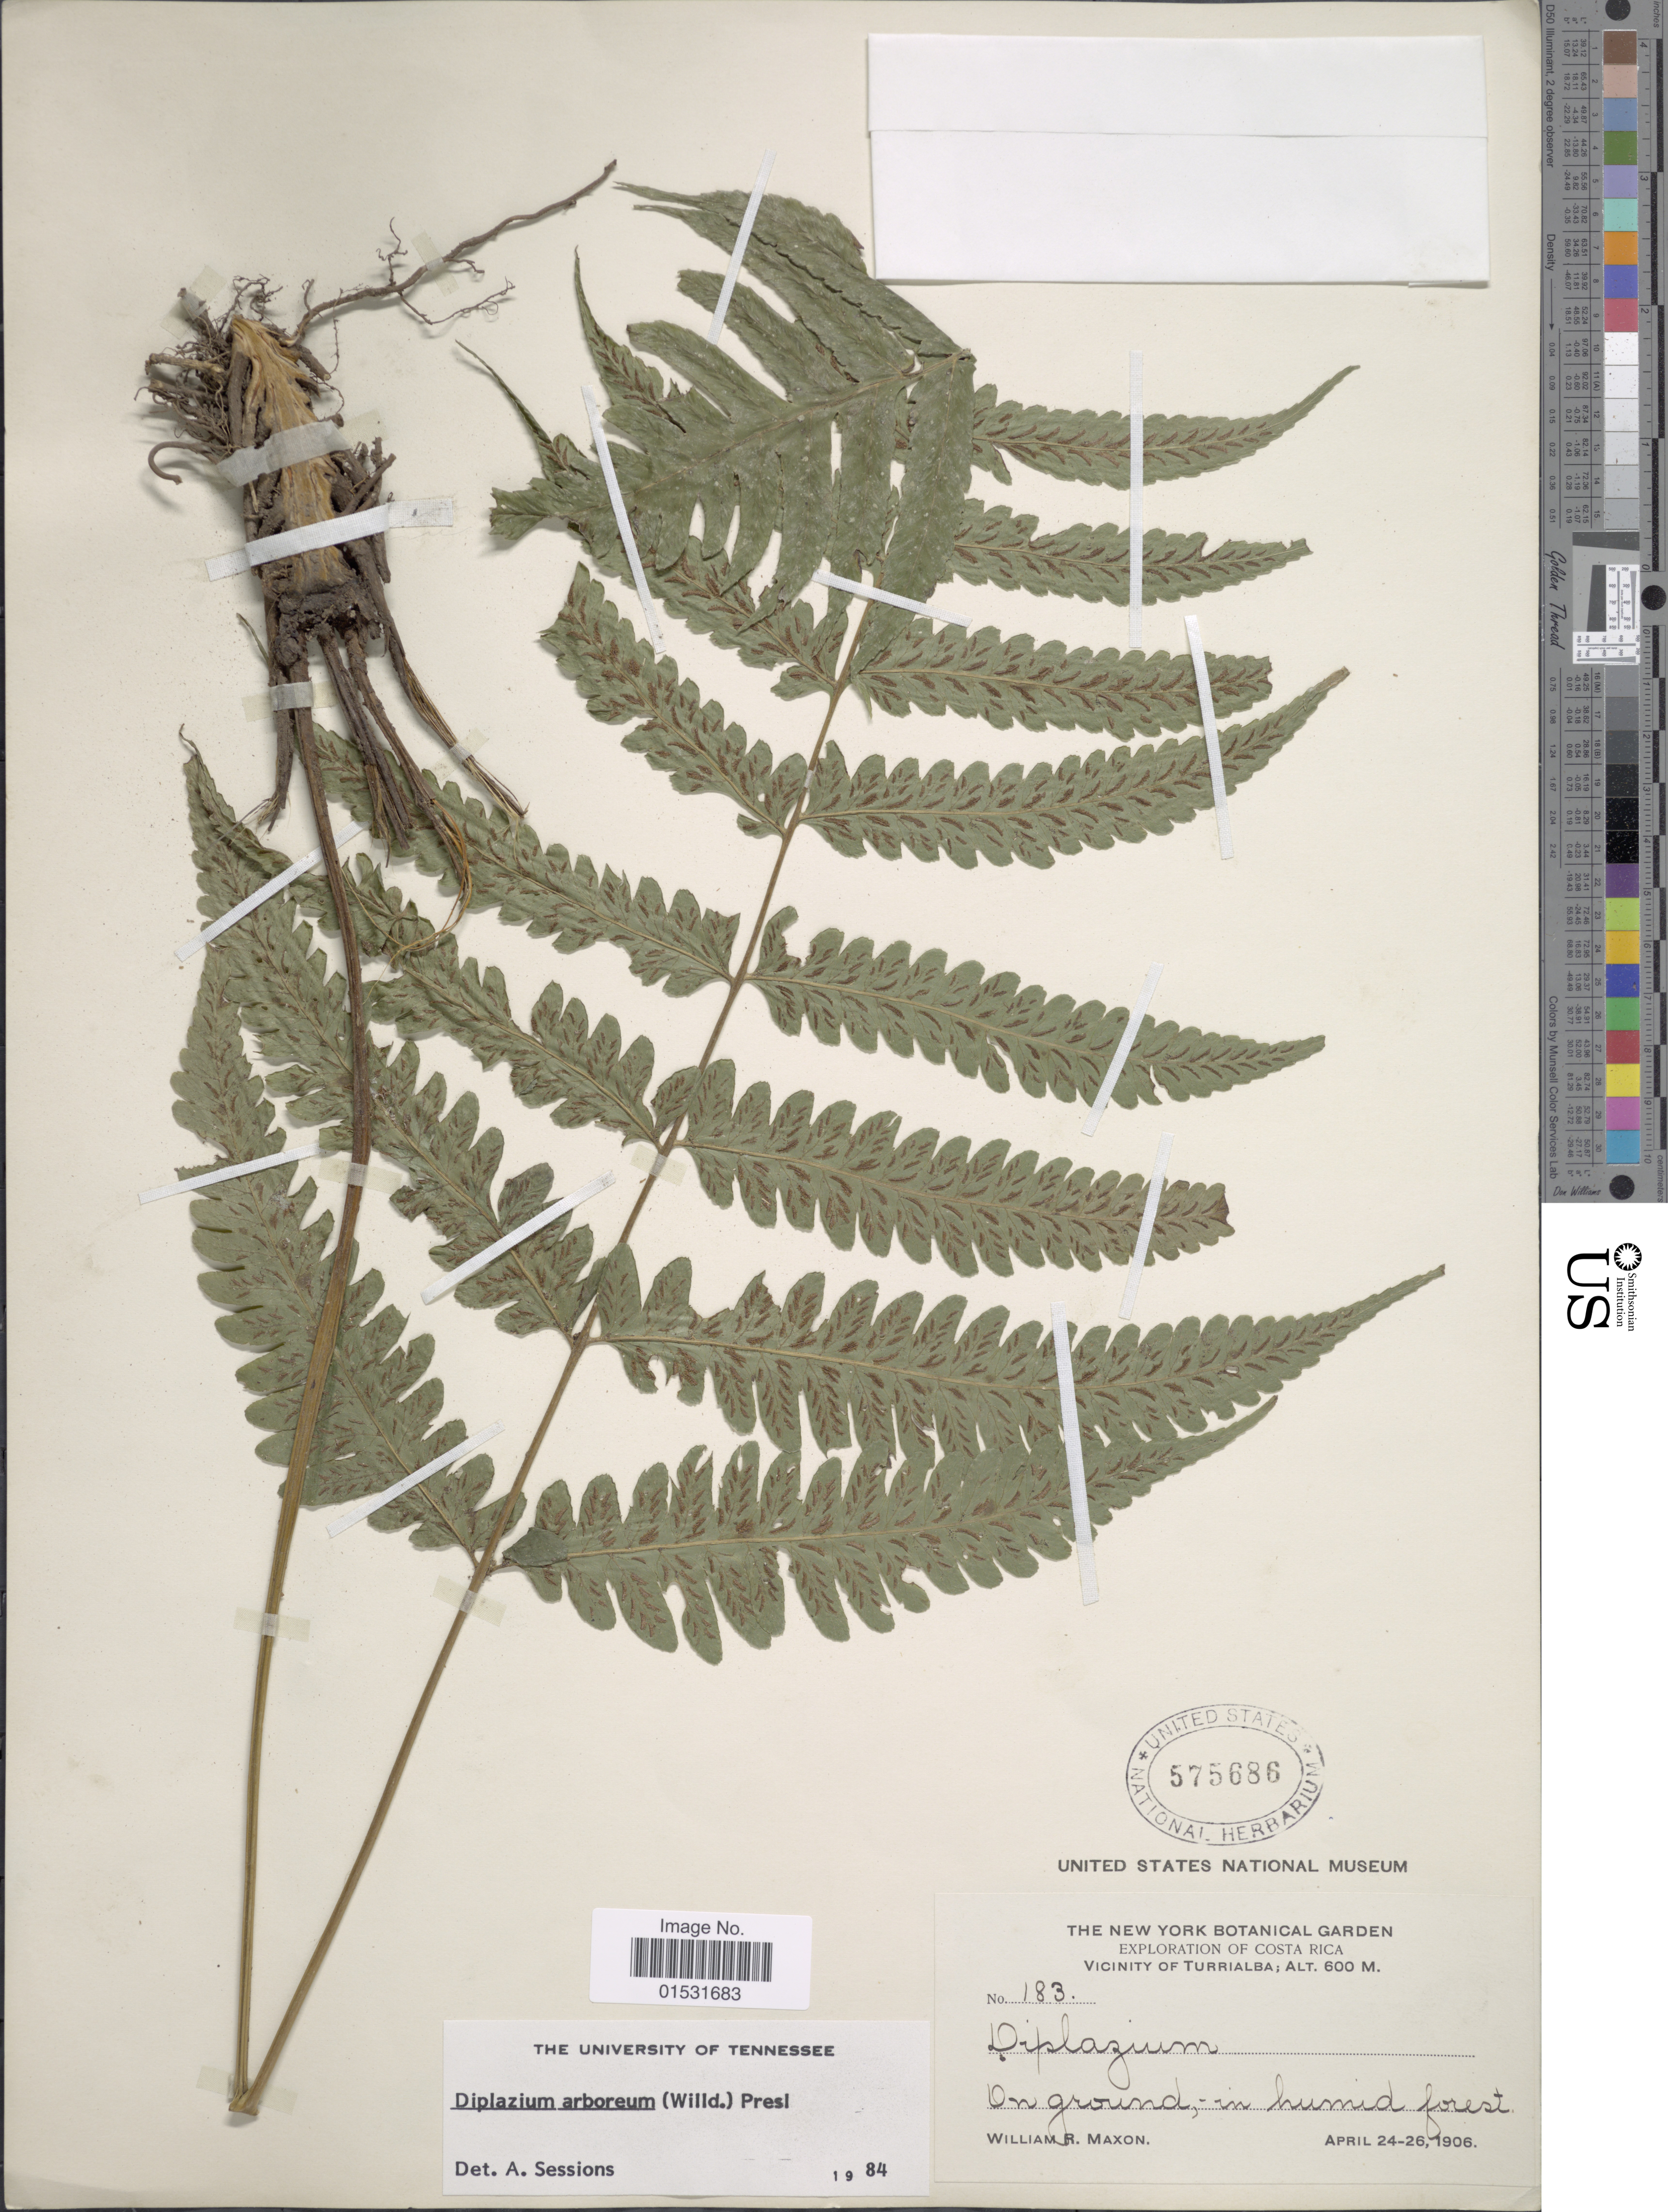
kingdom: Plantae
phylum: Tracheophyta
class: Polypodiopsida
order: Polypodiales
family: Athyriaceae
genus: Diplazium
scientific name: Diplazium cristatum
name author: (Desr.) Alston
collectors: W. R. Maxon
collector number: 183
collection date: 1906-04-24/1906-04-26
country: Costa Rica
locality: Vicinity of Turrialba.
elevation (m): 600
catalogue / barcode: US 575686